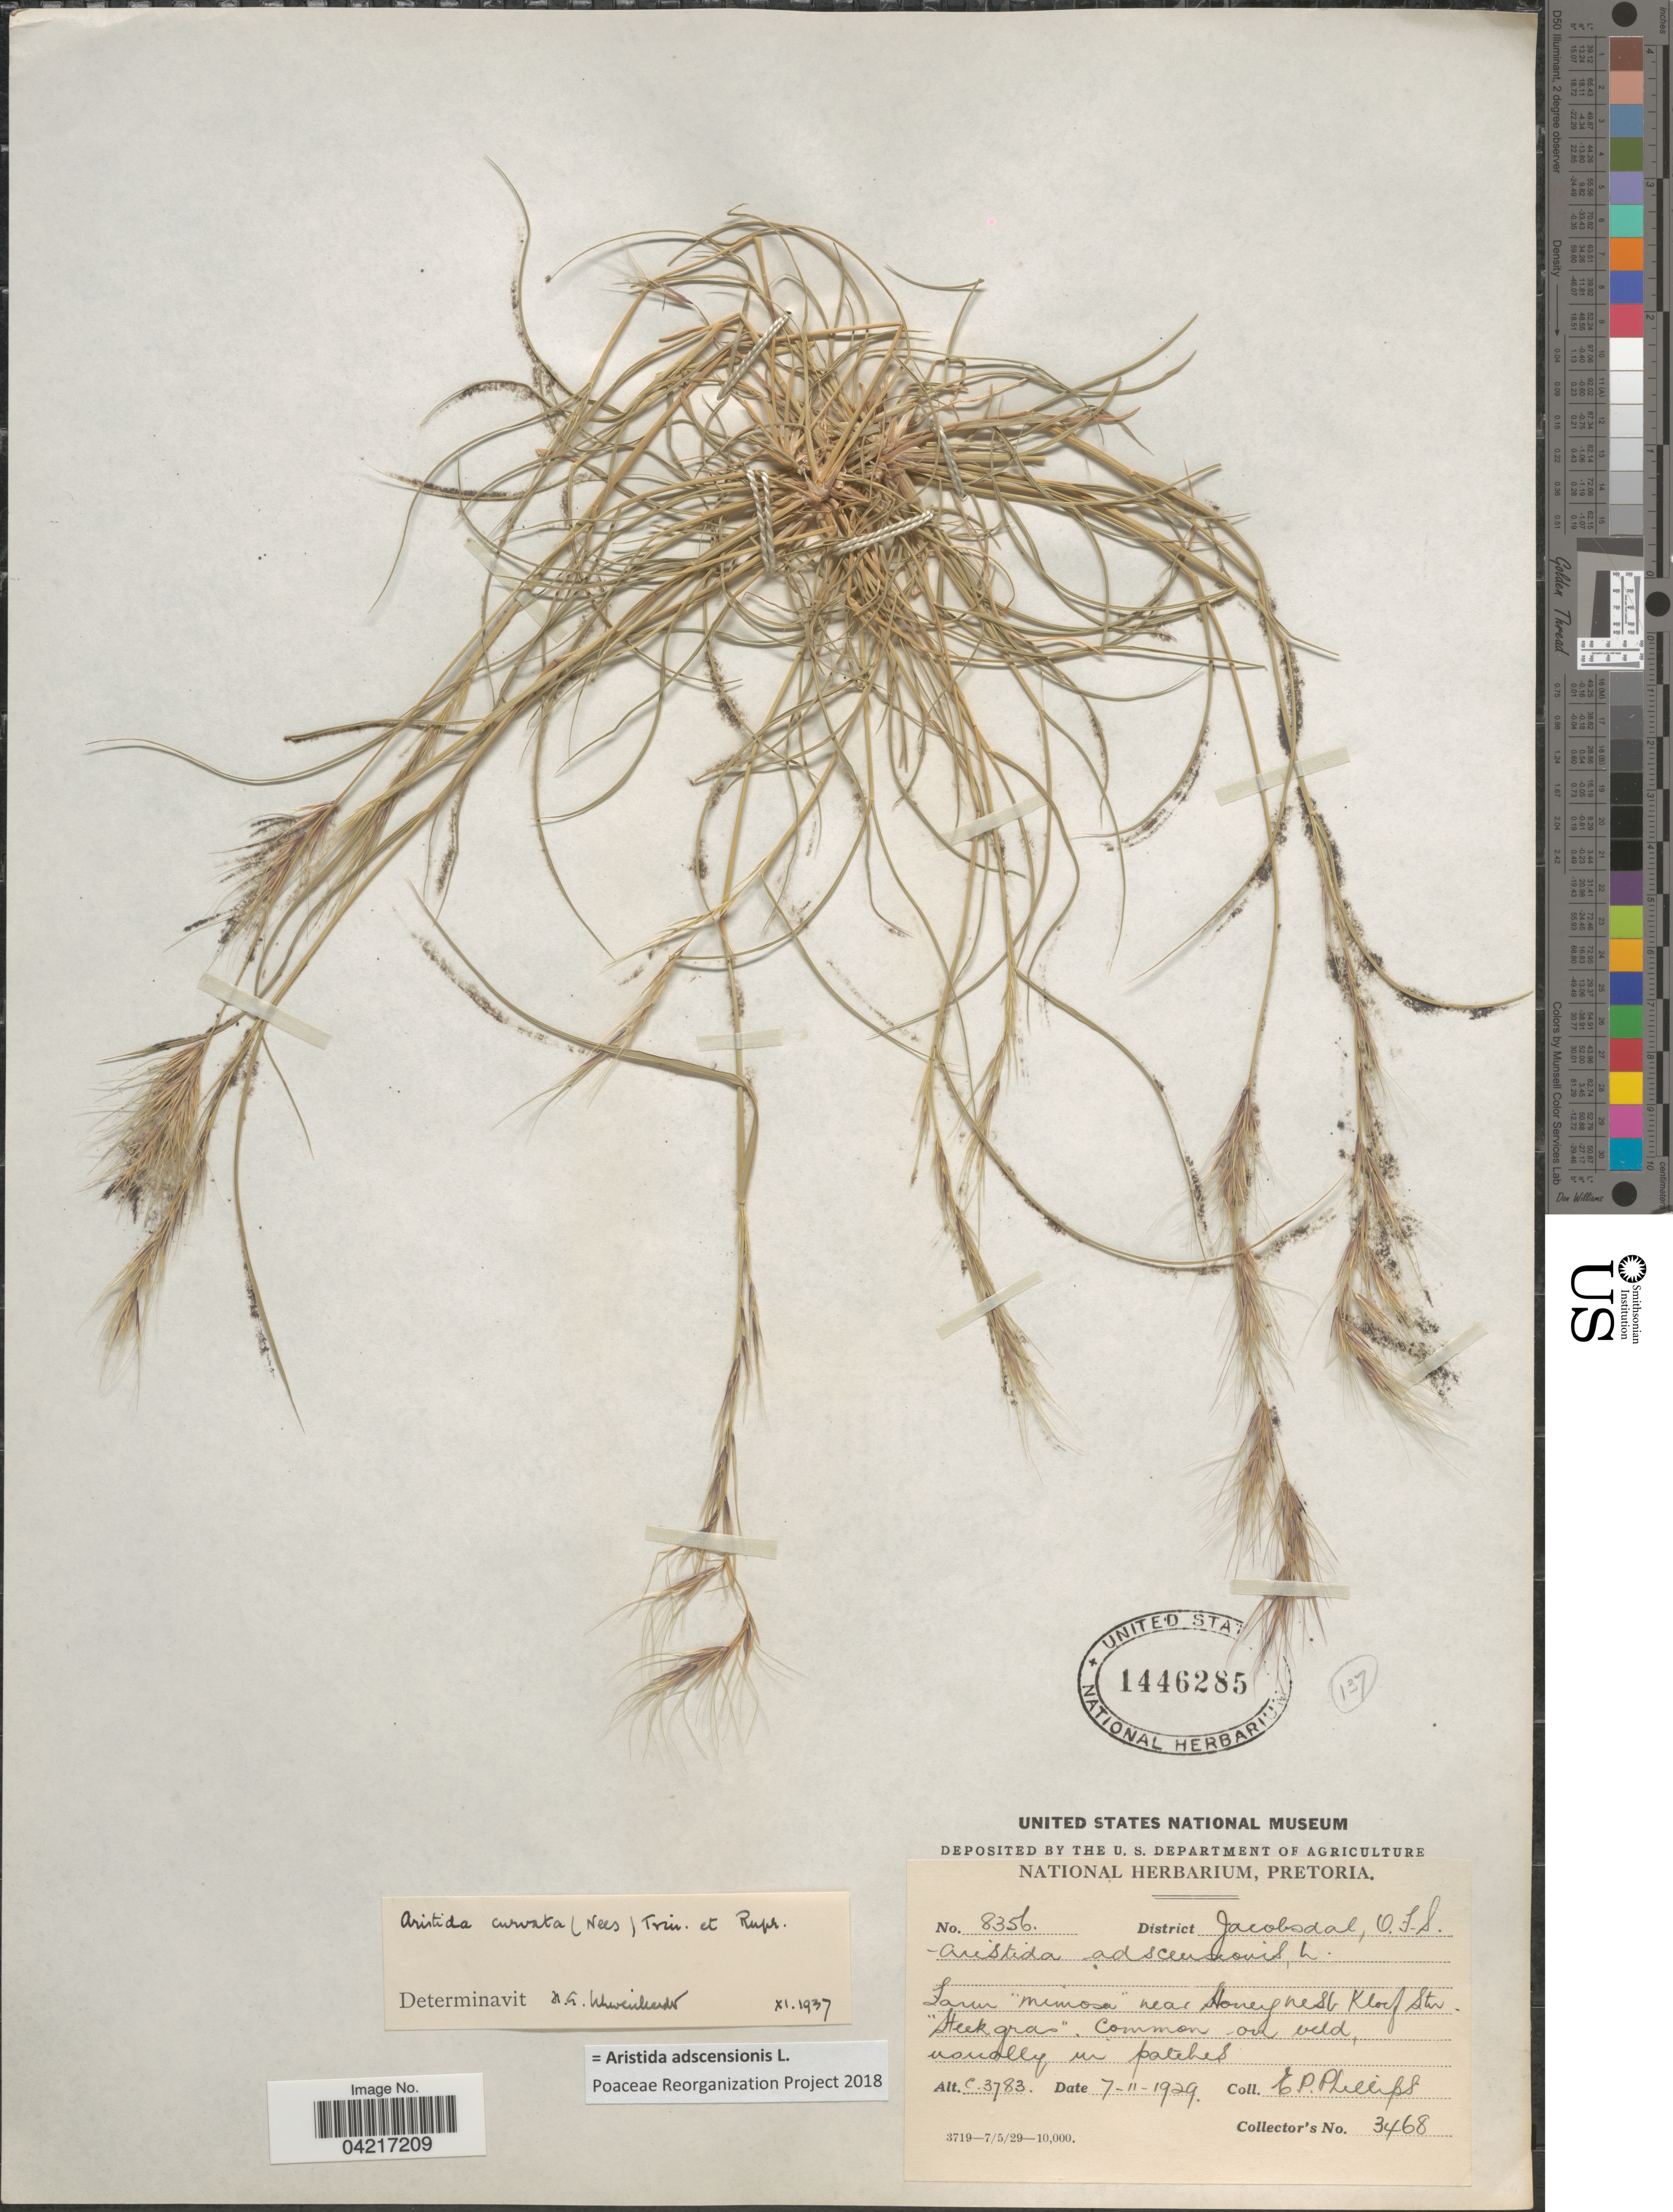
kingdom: Plantae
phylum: Tracheophyta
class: Liliopsida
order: Poales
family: Poaceae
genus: Aristida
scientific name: Aristida adscensionis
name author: L.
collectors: E. Phillips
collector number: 8356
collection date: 1929-11-07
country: South Africa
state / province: Free State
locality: District Jacobsdal, O.F.S. Farm "mimosa" near Stoney Nest Kloof Stn "Steek gras". Common on veld, usually in patches.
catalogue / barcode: US 1446285